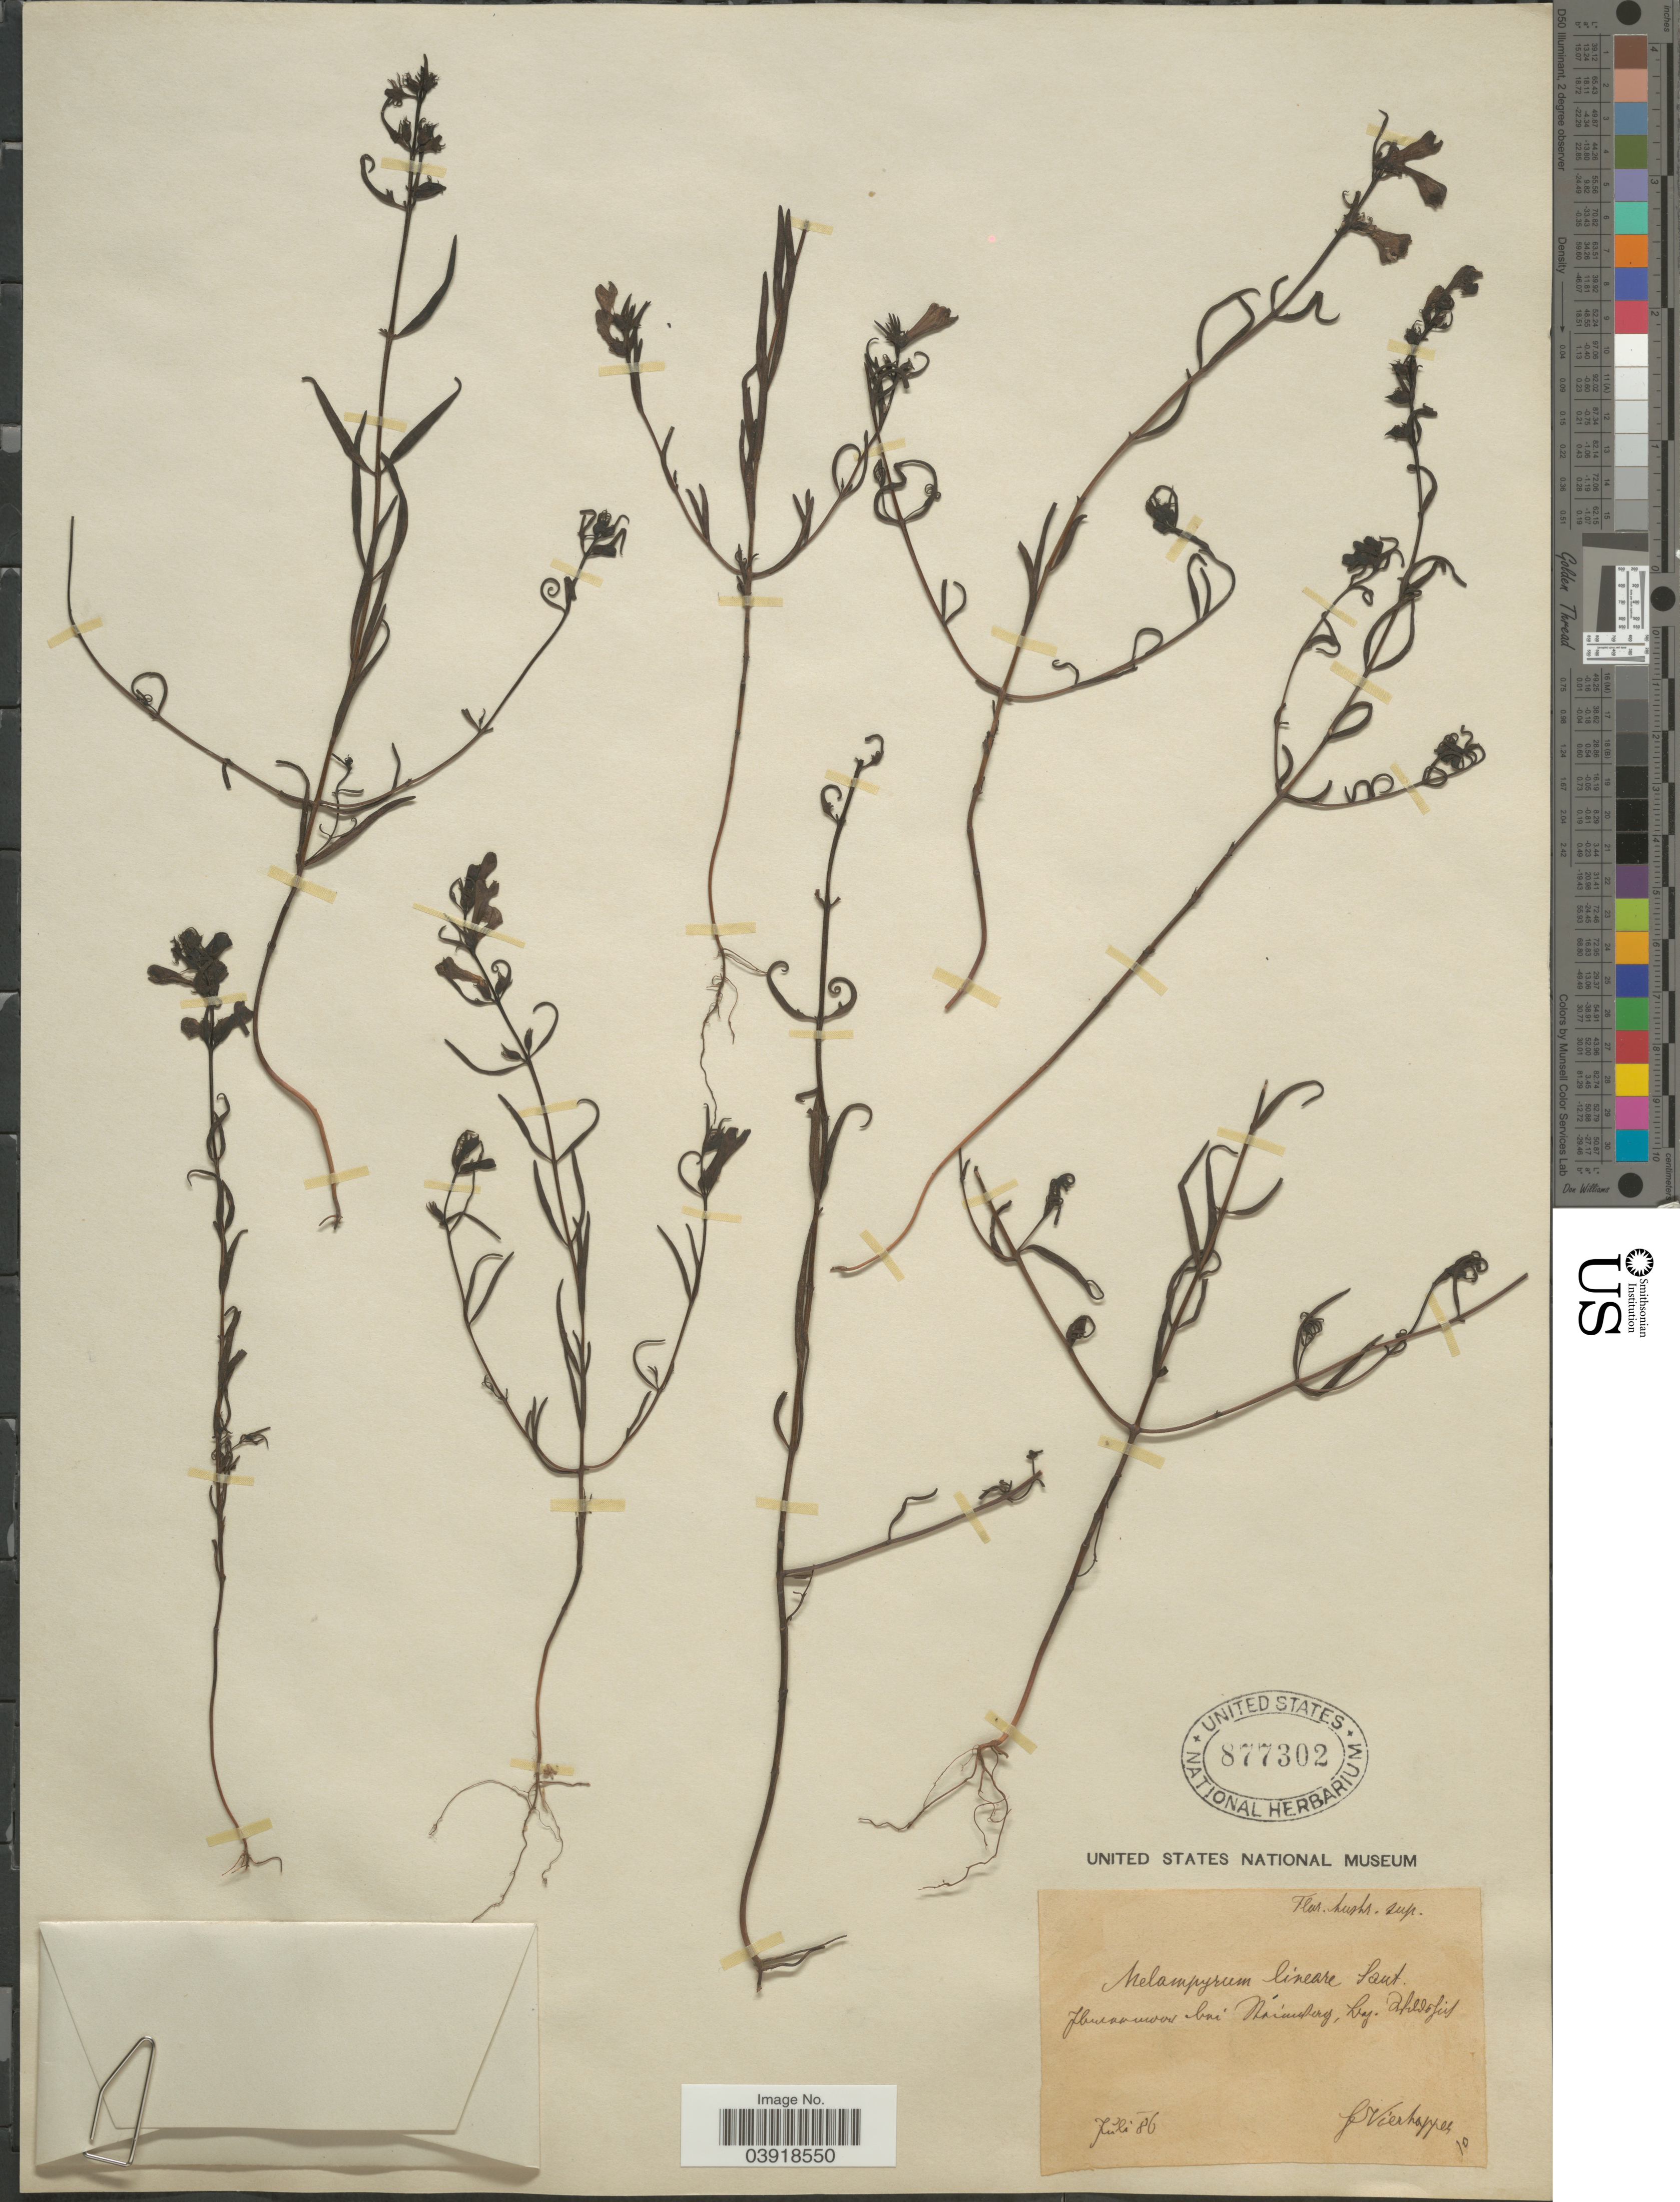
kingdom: Plantae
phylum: Tracheophyta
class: Magnoliopsida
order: Lamiales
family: Orobanchaceae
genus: Melampyrum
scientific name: Melampyrum lineare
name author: Desr.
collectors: F. Vierhapper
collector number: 10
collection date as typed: Transcribed d/m/y: /7/86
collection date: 1886-07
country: Austria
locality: Flor. Aust. Sup., Ibmermoor bei Steinwag, Bez. Wildshut.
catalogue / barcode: US 877302